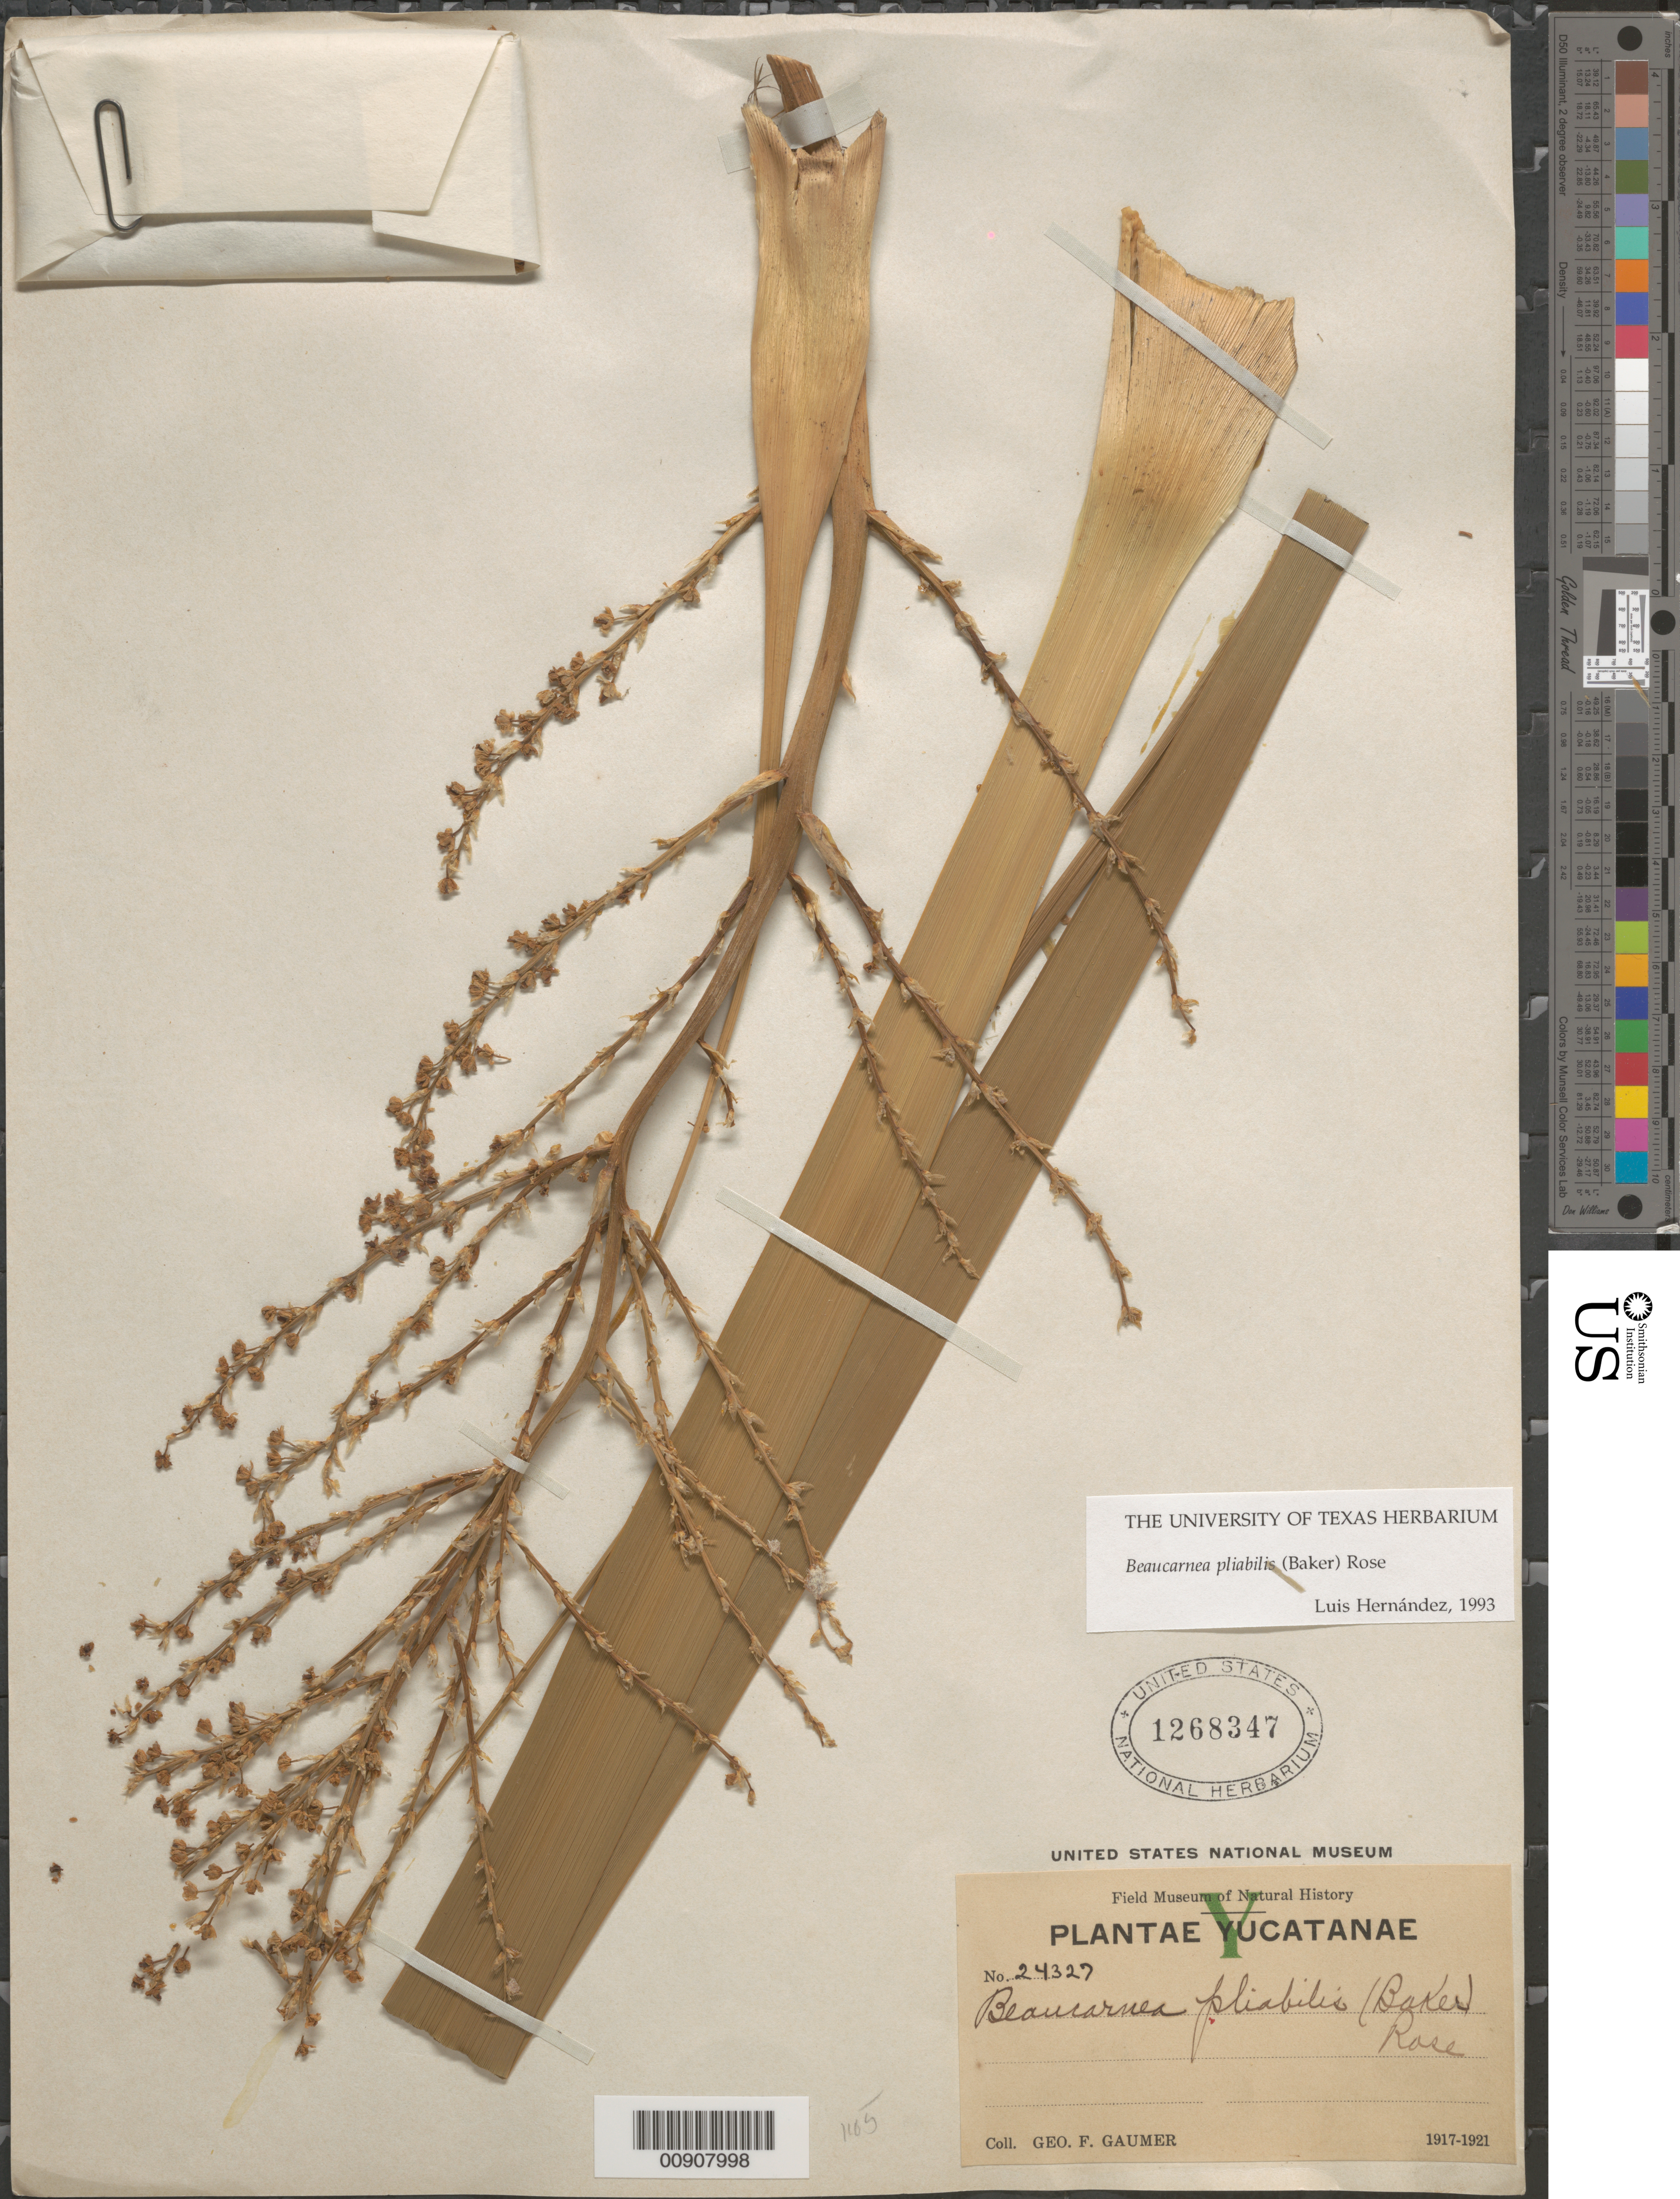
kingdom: Plantae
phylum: Tracheophyta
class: Liliopsida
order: Asparagales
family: Asparagaceae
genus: Beaucarnea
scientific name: Beaucarnea pliabilis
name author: (Baker) Rose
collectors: G. F. Gaumer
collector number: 24327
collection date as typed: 1917 to -- --- 1921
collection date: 1917/1921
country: Mexico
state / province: Yucatán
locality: Yucatán.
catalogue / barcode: US 1268347